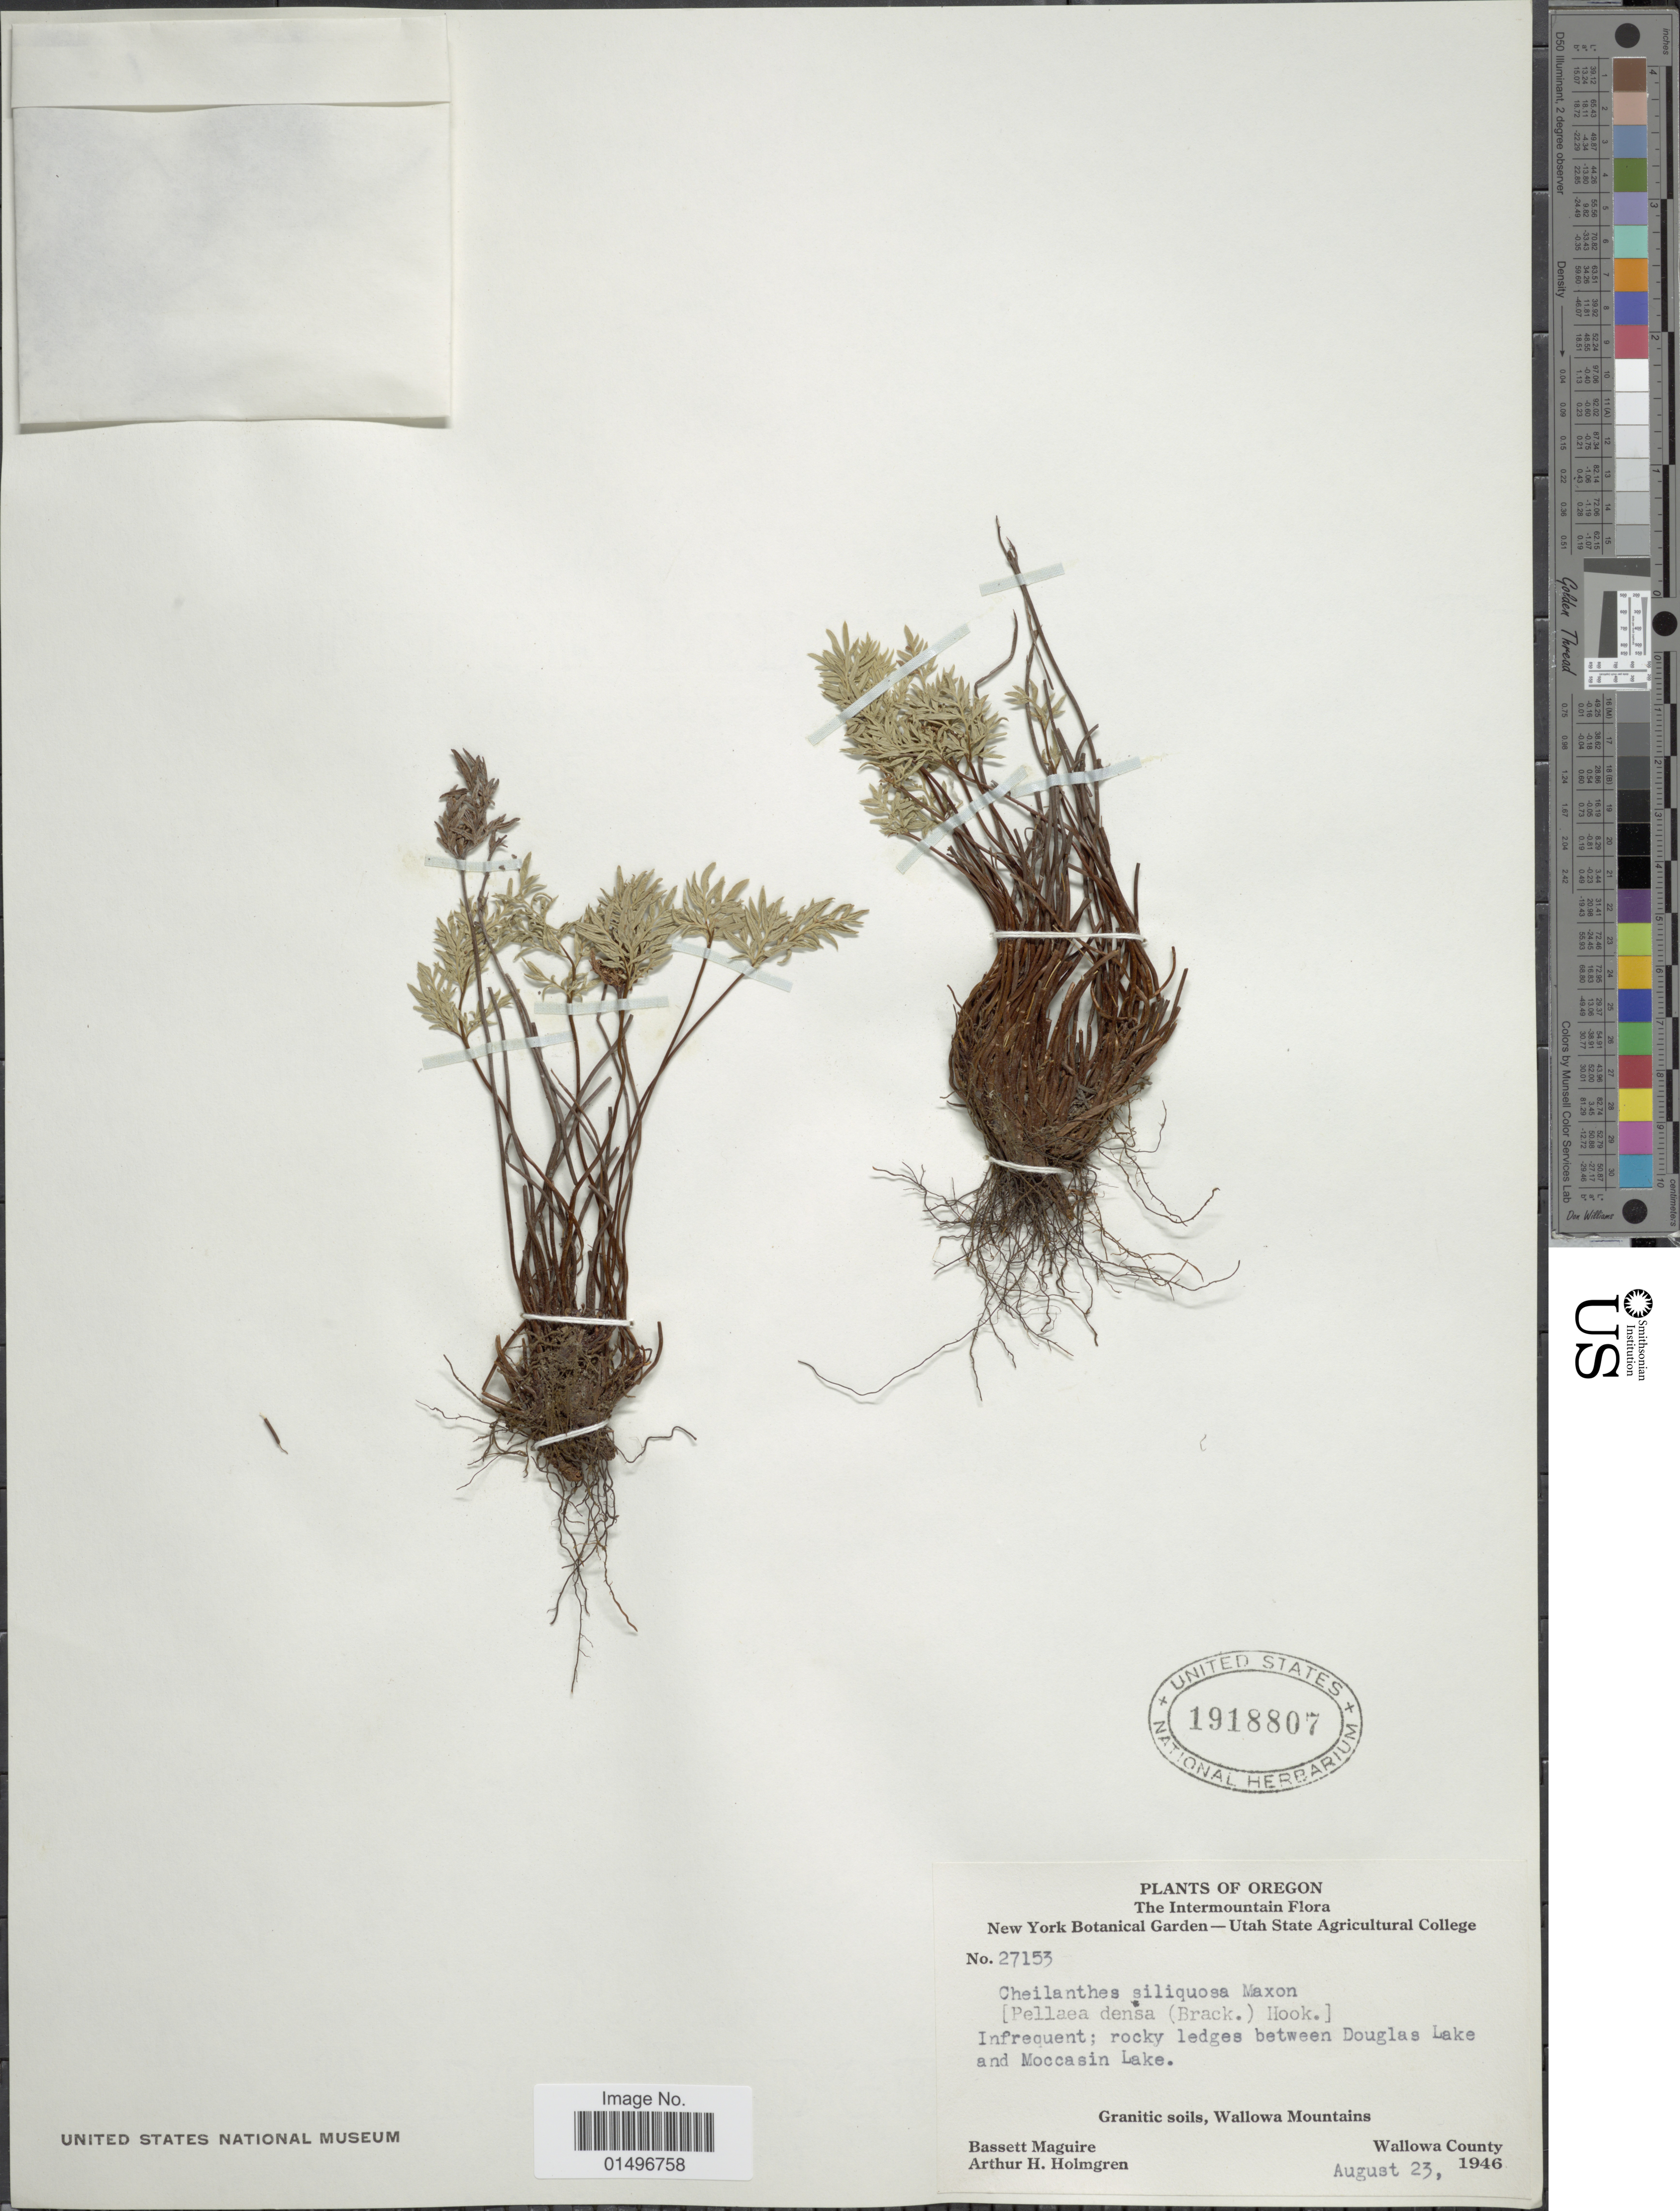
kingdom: Plantae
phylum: Tracheophyta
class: Polypodiopsida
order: Polypodiales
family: Pteridaceae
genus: Aspidotis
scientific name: Aspidotis densa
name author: (Brack.) Lellinger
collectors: B. Maguire & A. H. Holmgren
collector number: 27153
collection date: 1946-08-23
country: United States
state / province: Oregon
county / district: Wallowa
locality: Oregon, between Douglas Lake and Moccasin Lake, Granitic soils, Wallowa Mountains, Wallowa County.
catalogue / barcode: US 1918807